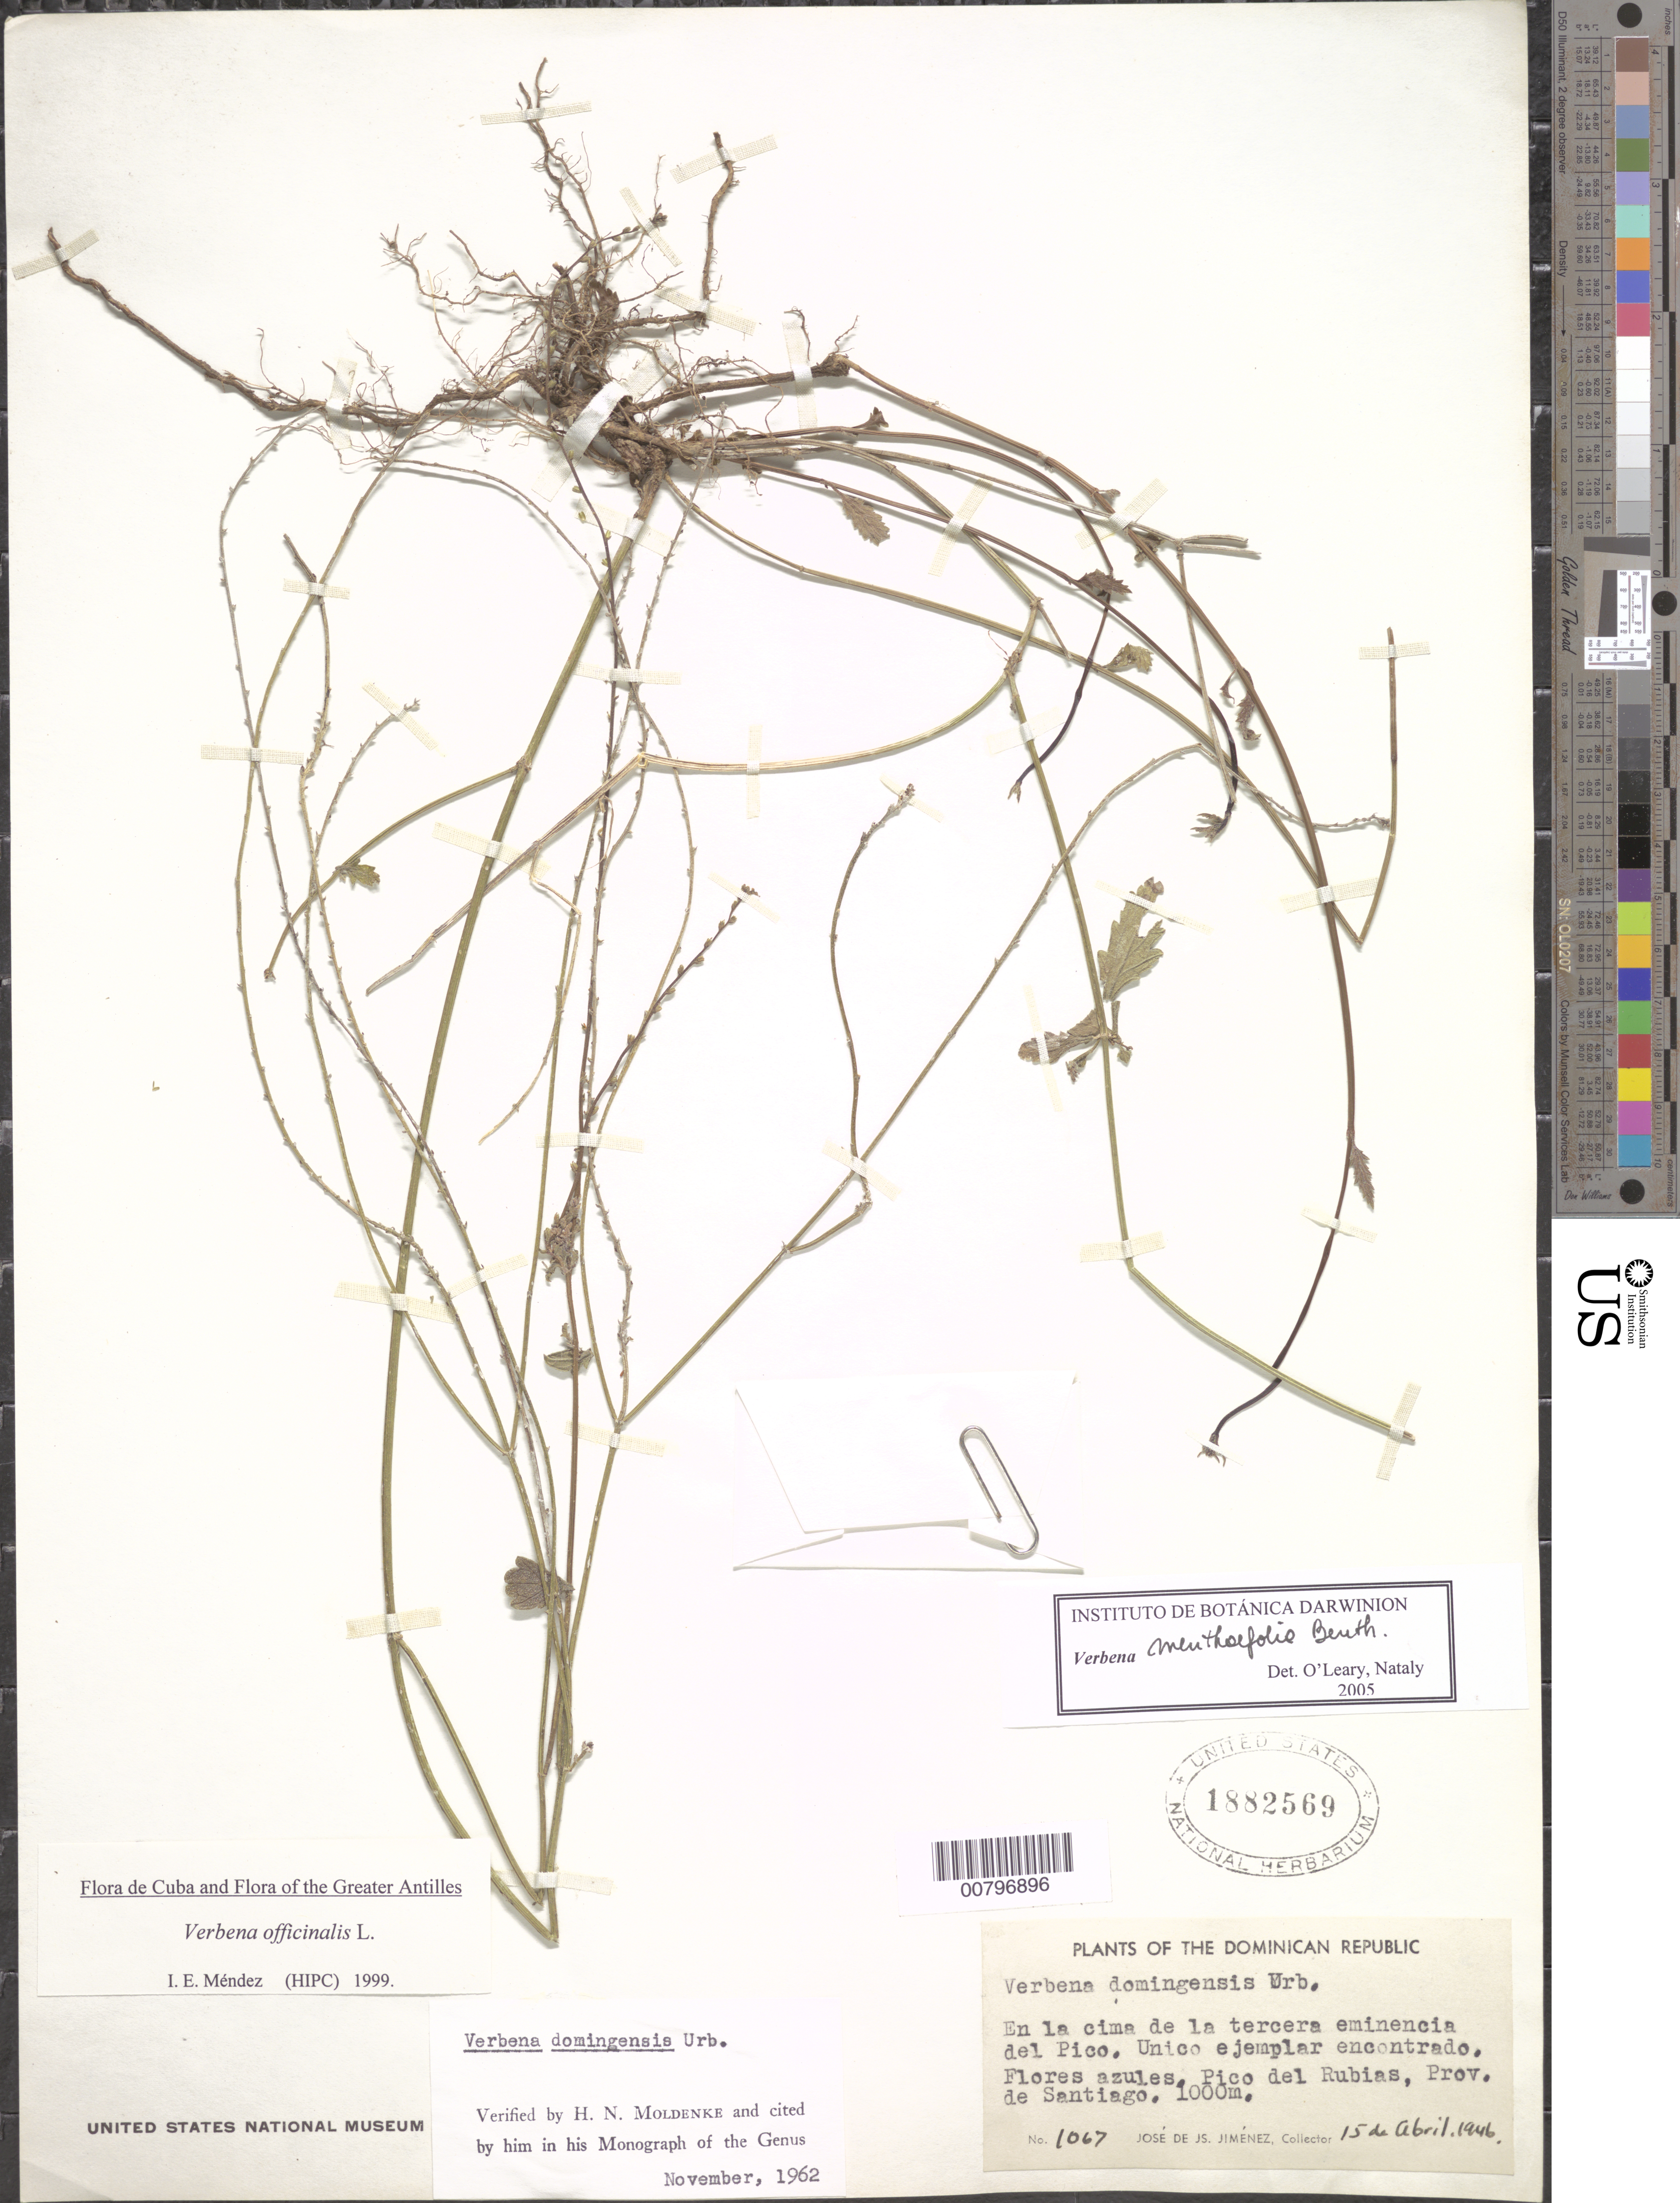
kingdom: Plantae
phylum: Tracheophyta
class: Magnoliopsida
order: Lamiales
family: Verbenaceae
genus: Verbena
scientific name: Verbena menthifolia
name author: Benth.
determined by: O'Leary, N.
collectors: J. J. Jiménez Almonte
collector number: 1067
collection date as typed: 15 Apr 1946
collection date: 1946-04-15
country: Dominican Republic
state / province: Santiago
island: Hispaniola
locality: Pico del Rubias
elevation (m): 1000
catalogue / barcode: US 1882569